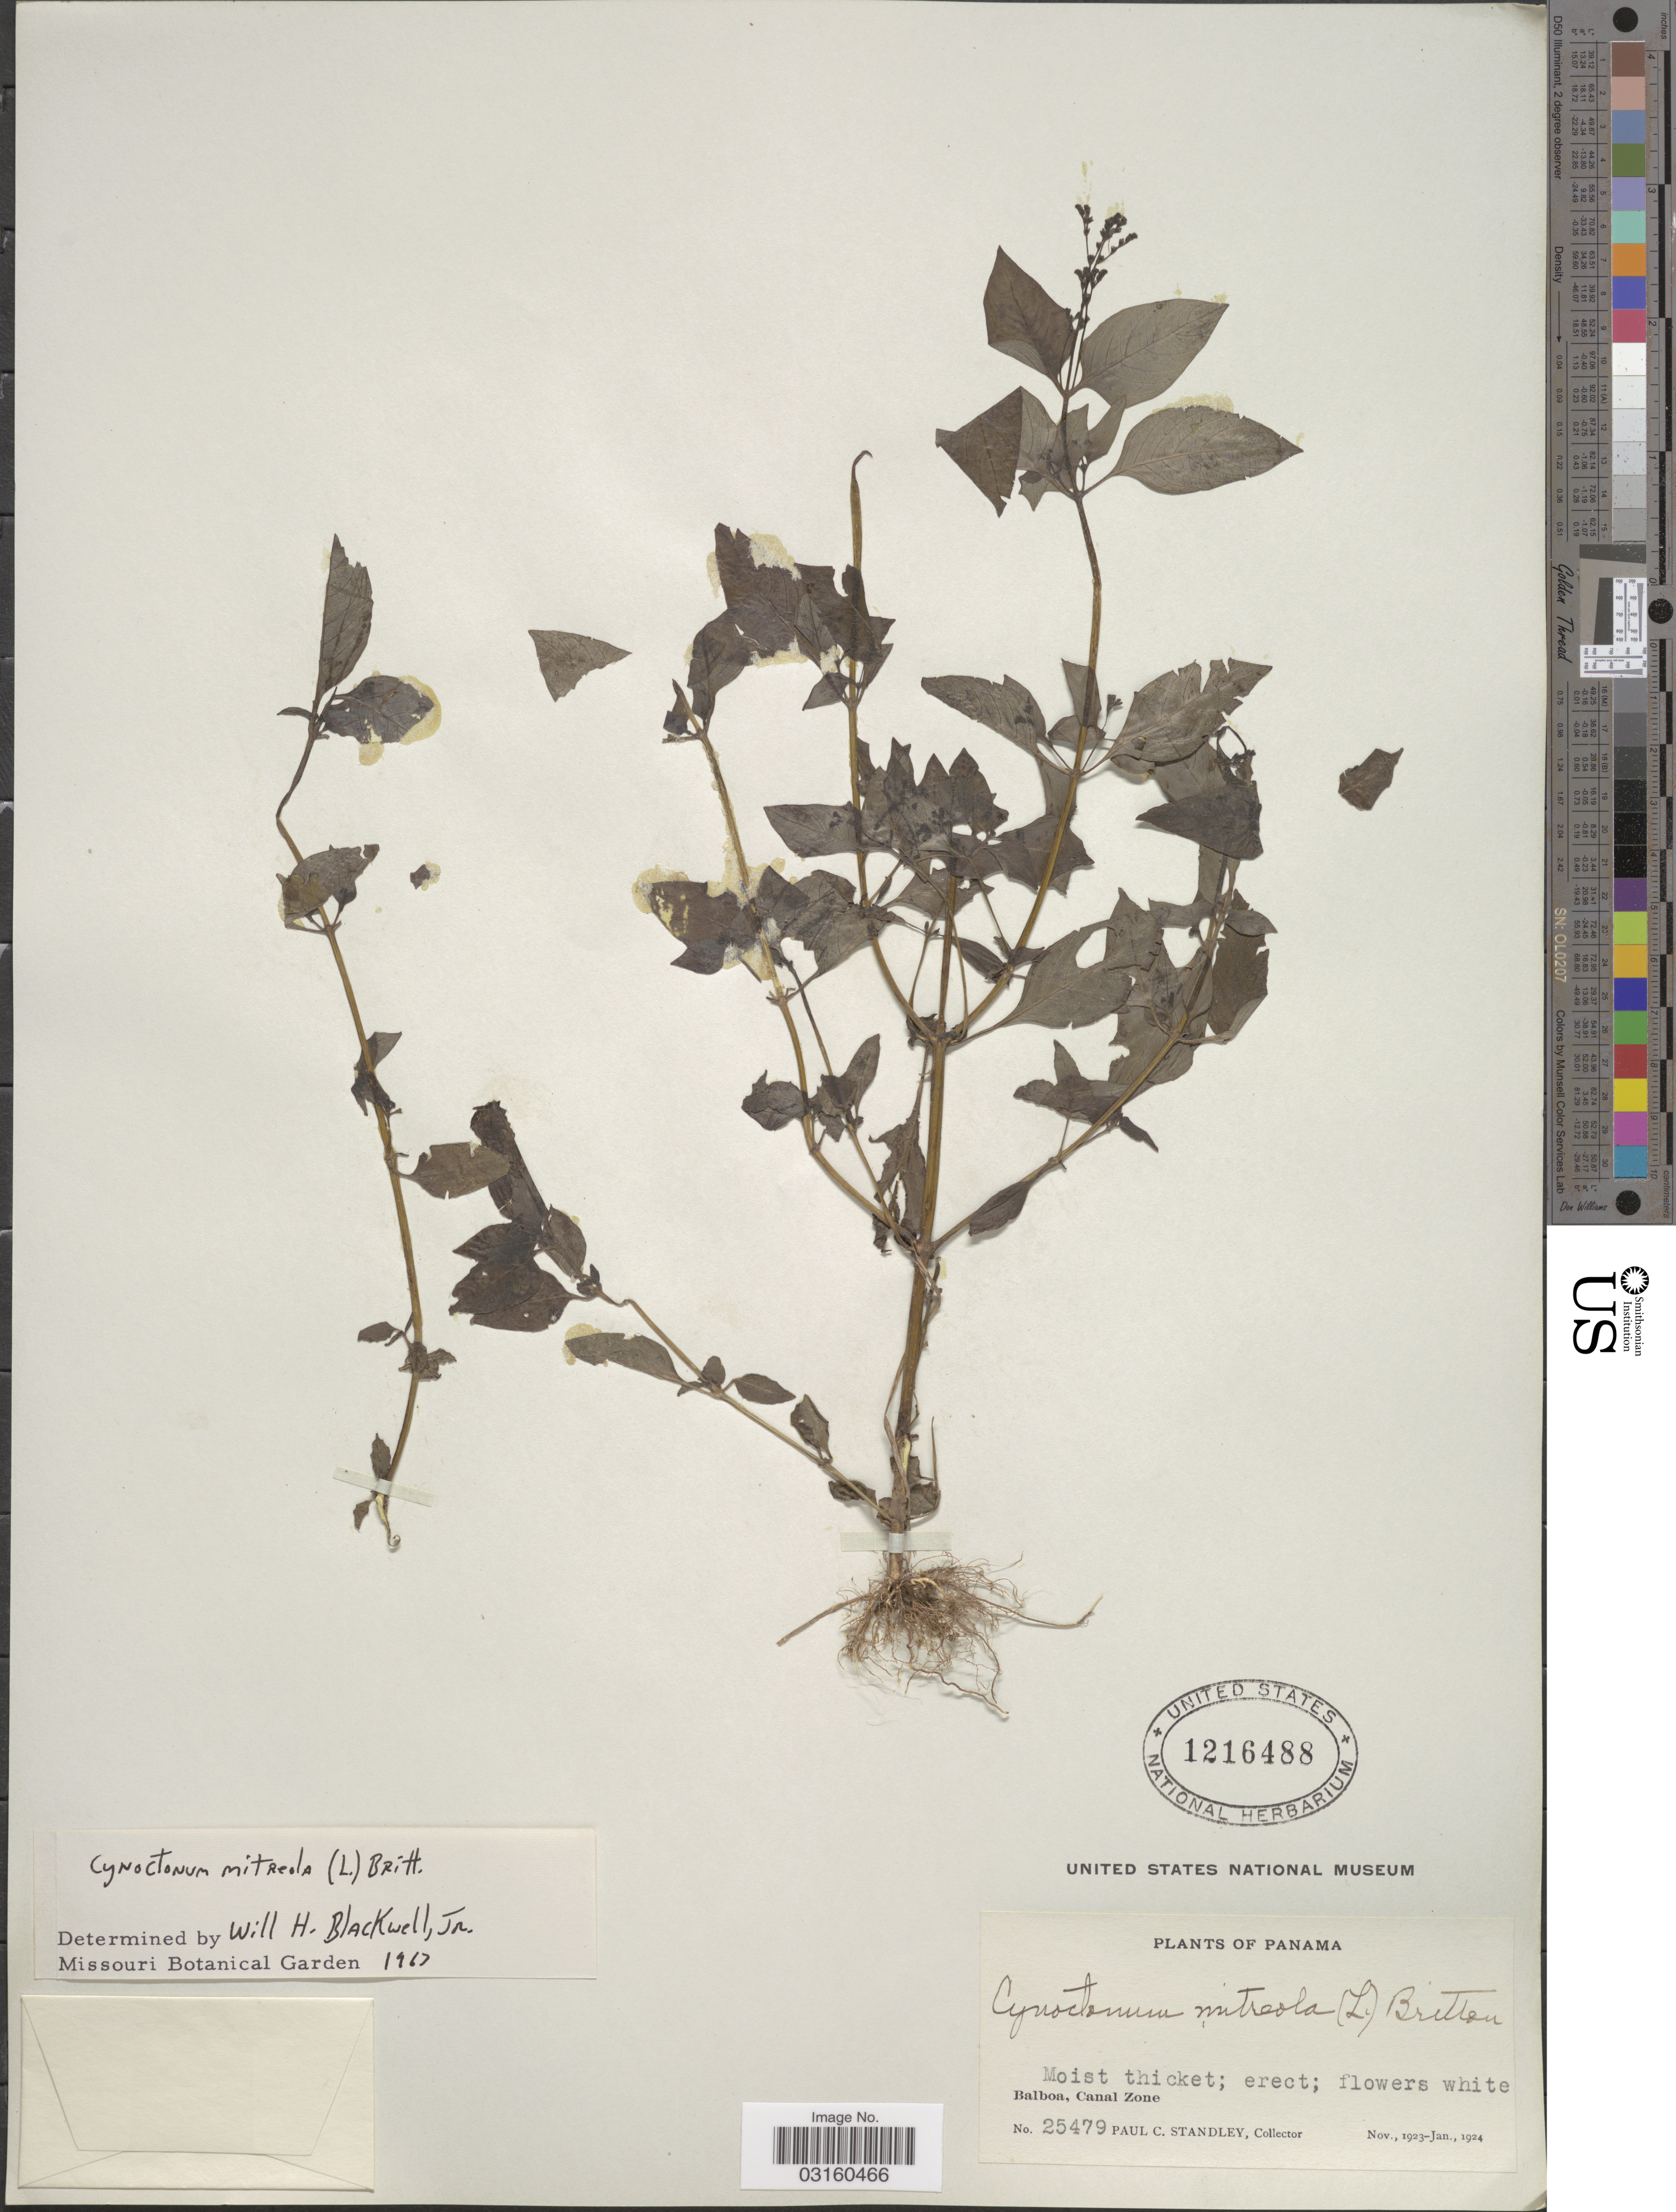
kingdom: Plantae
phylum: Tracheophyta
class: Magnoliopsida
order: Gentianales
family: Loganiaceae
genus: Mitreola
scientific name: Mitreola petiolata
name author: (J.F. Gmel.) Torr. & A. Gray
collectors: P. C. Standley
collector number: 25479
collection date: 1923-11/1924-01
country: Panama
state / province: Colón / Panamá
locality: Balboa, Canal Zone.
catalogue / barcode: US 1216488